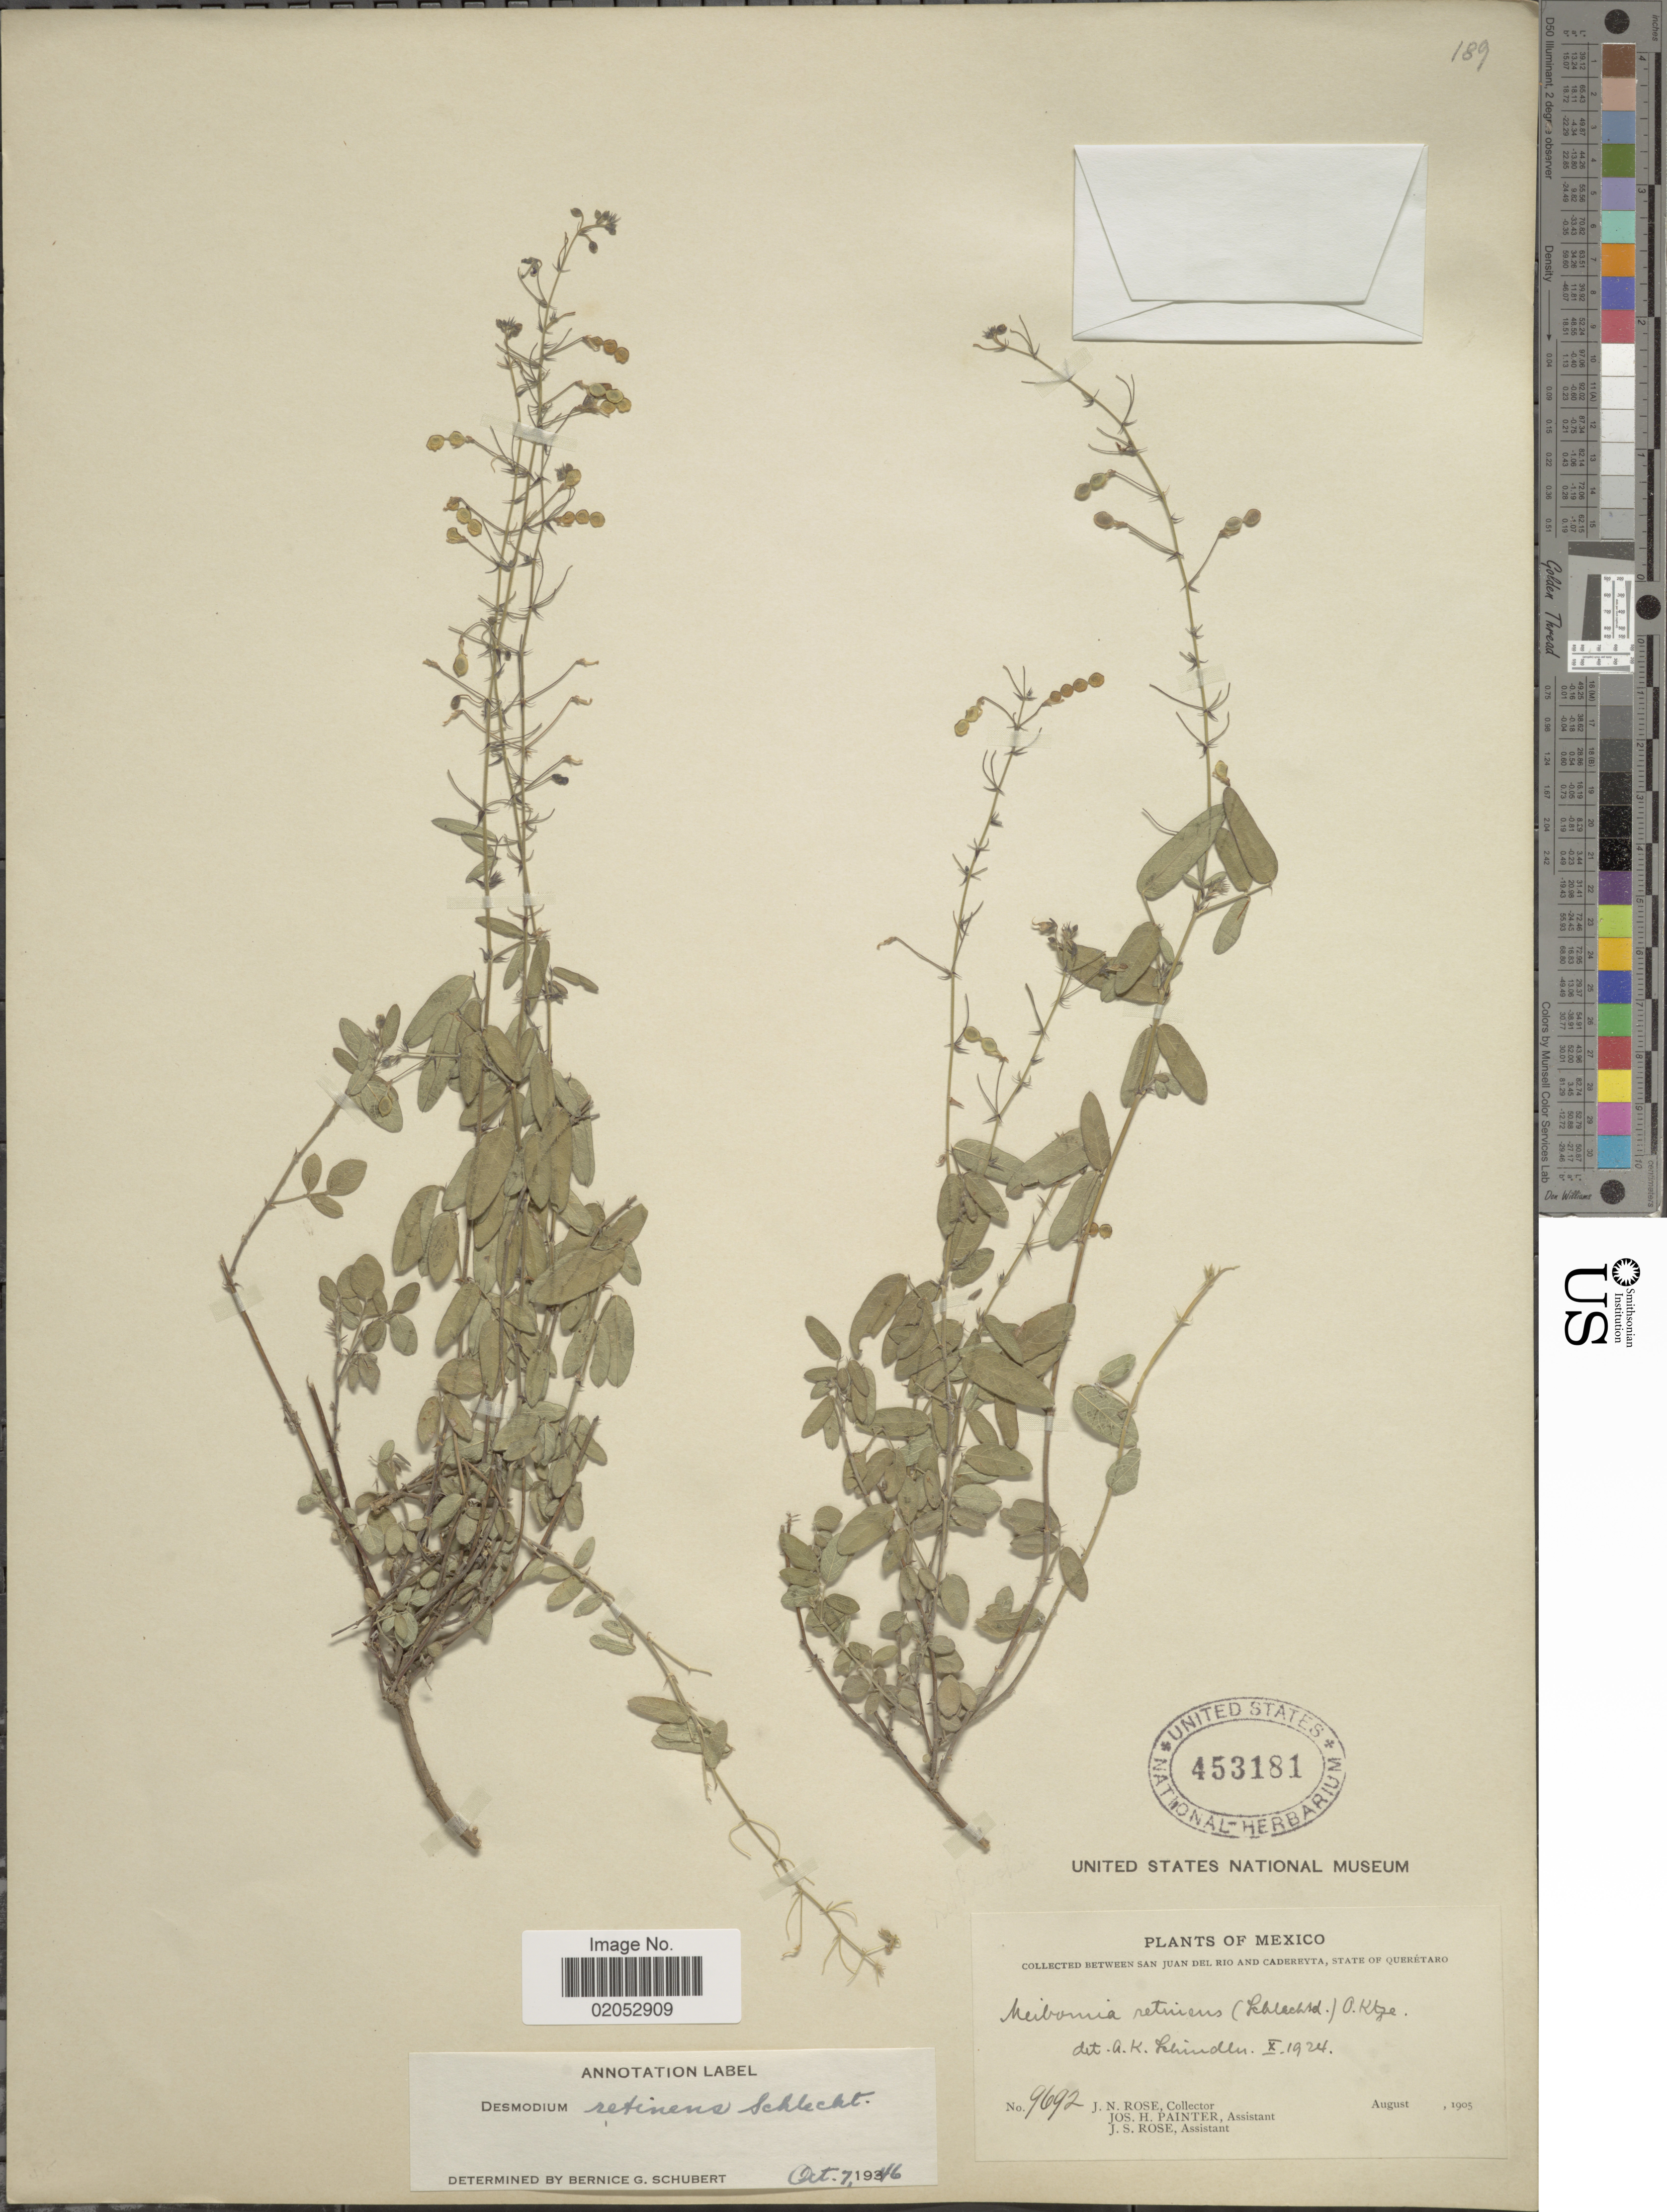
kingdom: Plantae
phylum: Tracheophyta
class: Magnoliopsida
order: Fabales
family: Fabaceae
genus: Desmodium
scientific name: Desmodium retinens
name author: Schltdl.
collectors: J. N. Rose, J. H. Painter & J. S. Rose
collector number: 9692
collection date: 1905-08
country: Mexico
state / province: Querétaro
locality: Between San Juan del Rio and Cadereyta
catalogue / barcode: US 453181